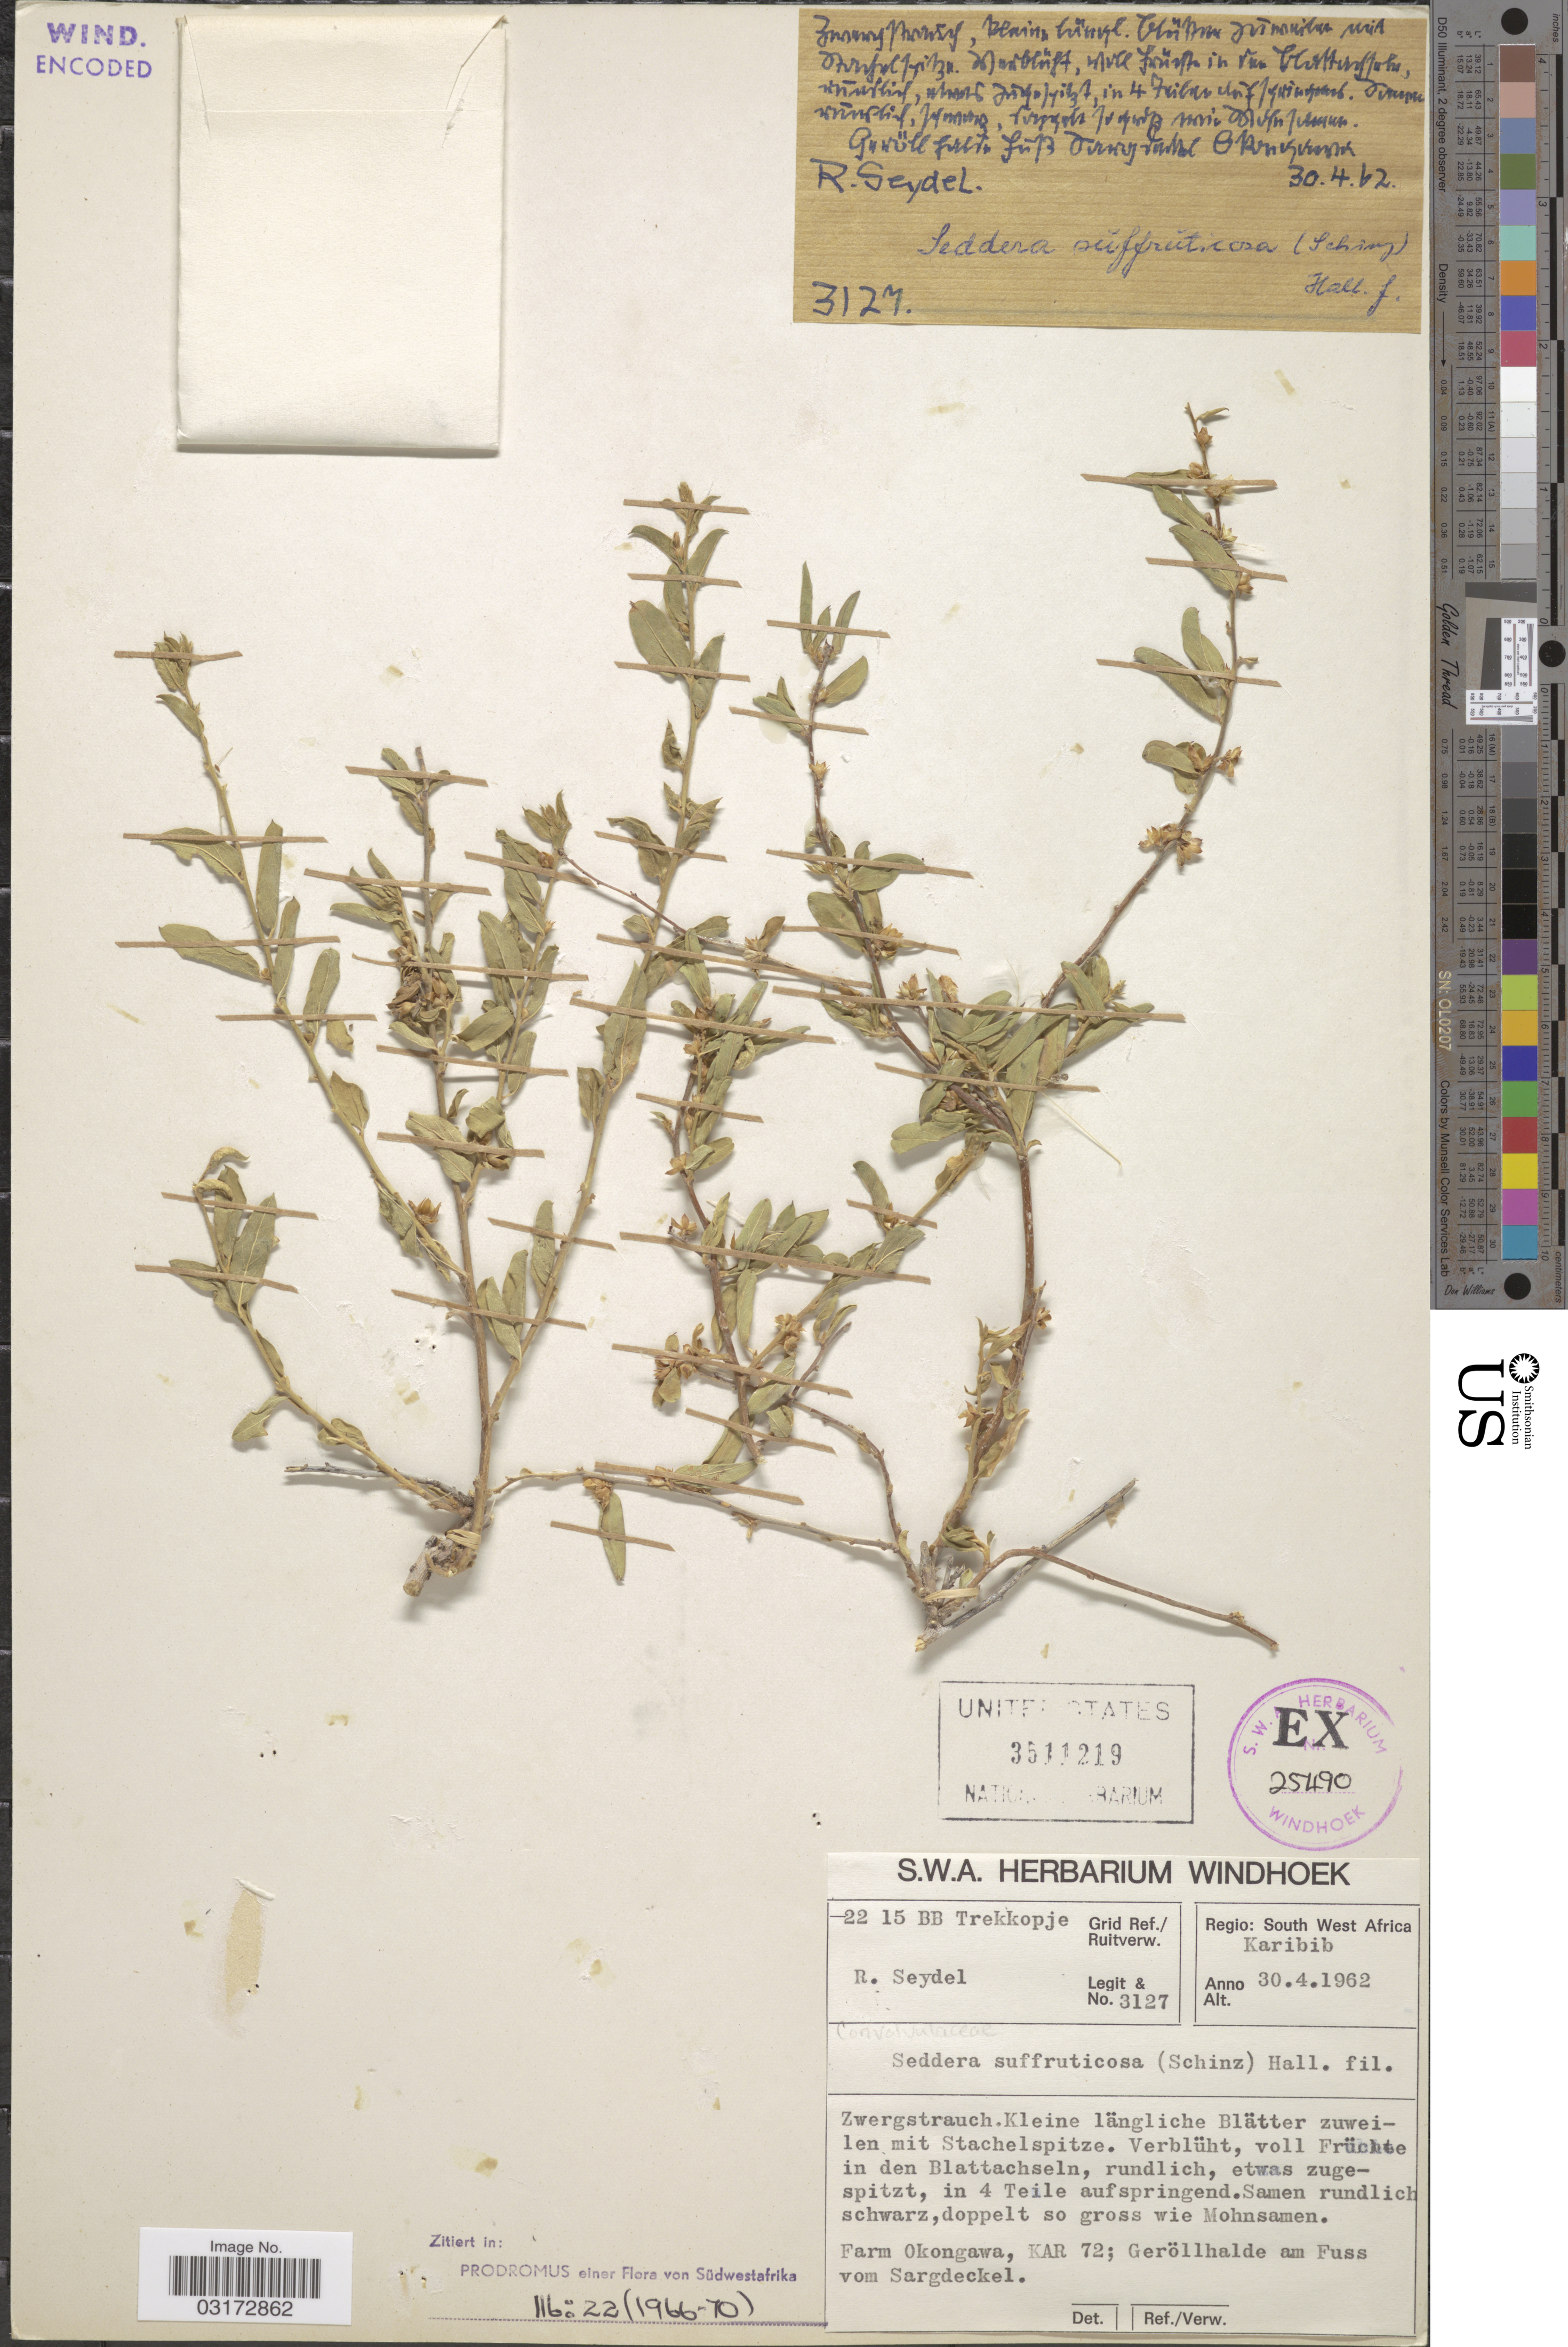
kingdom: Plantae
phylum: Tracheophyta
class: Magnoliopsida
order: Solanales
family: Convolvulaceae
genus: Seddera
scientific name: Seddera suffruticosa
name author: Hallier f.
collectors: R. Seydel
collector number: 3127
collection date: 1962-04-30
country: Namibia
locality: Grid Ref./Ruitverw. 22 15 BB Trekkopje, Regio: South West Africa, Karibib. Farm Okongawa, KAR 72; Geröllhalde am Fuss vom Sargdeckel.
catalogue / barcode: US 3511219